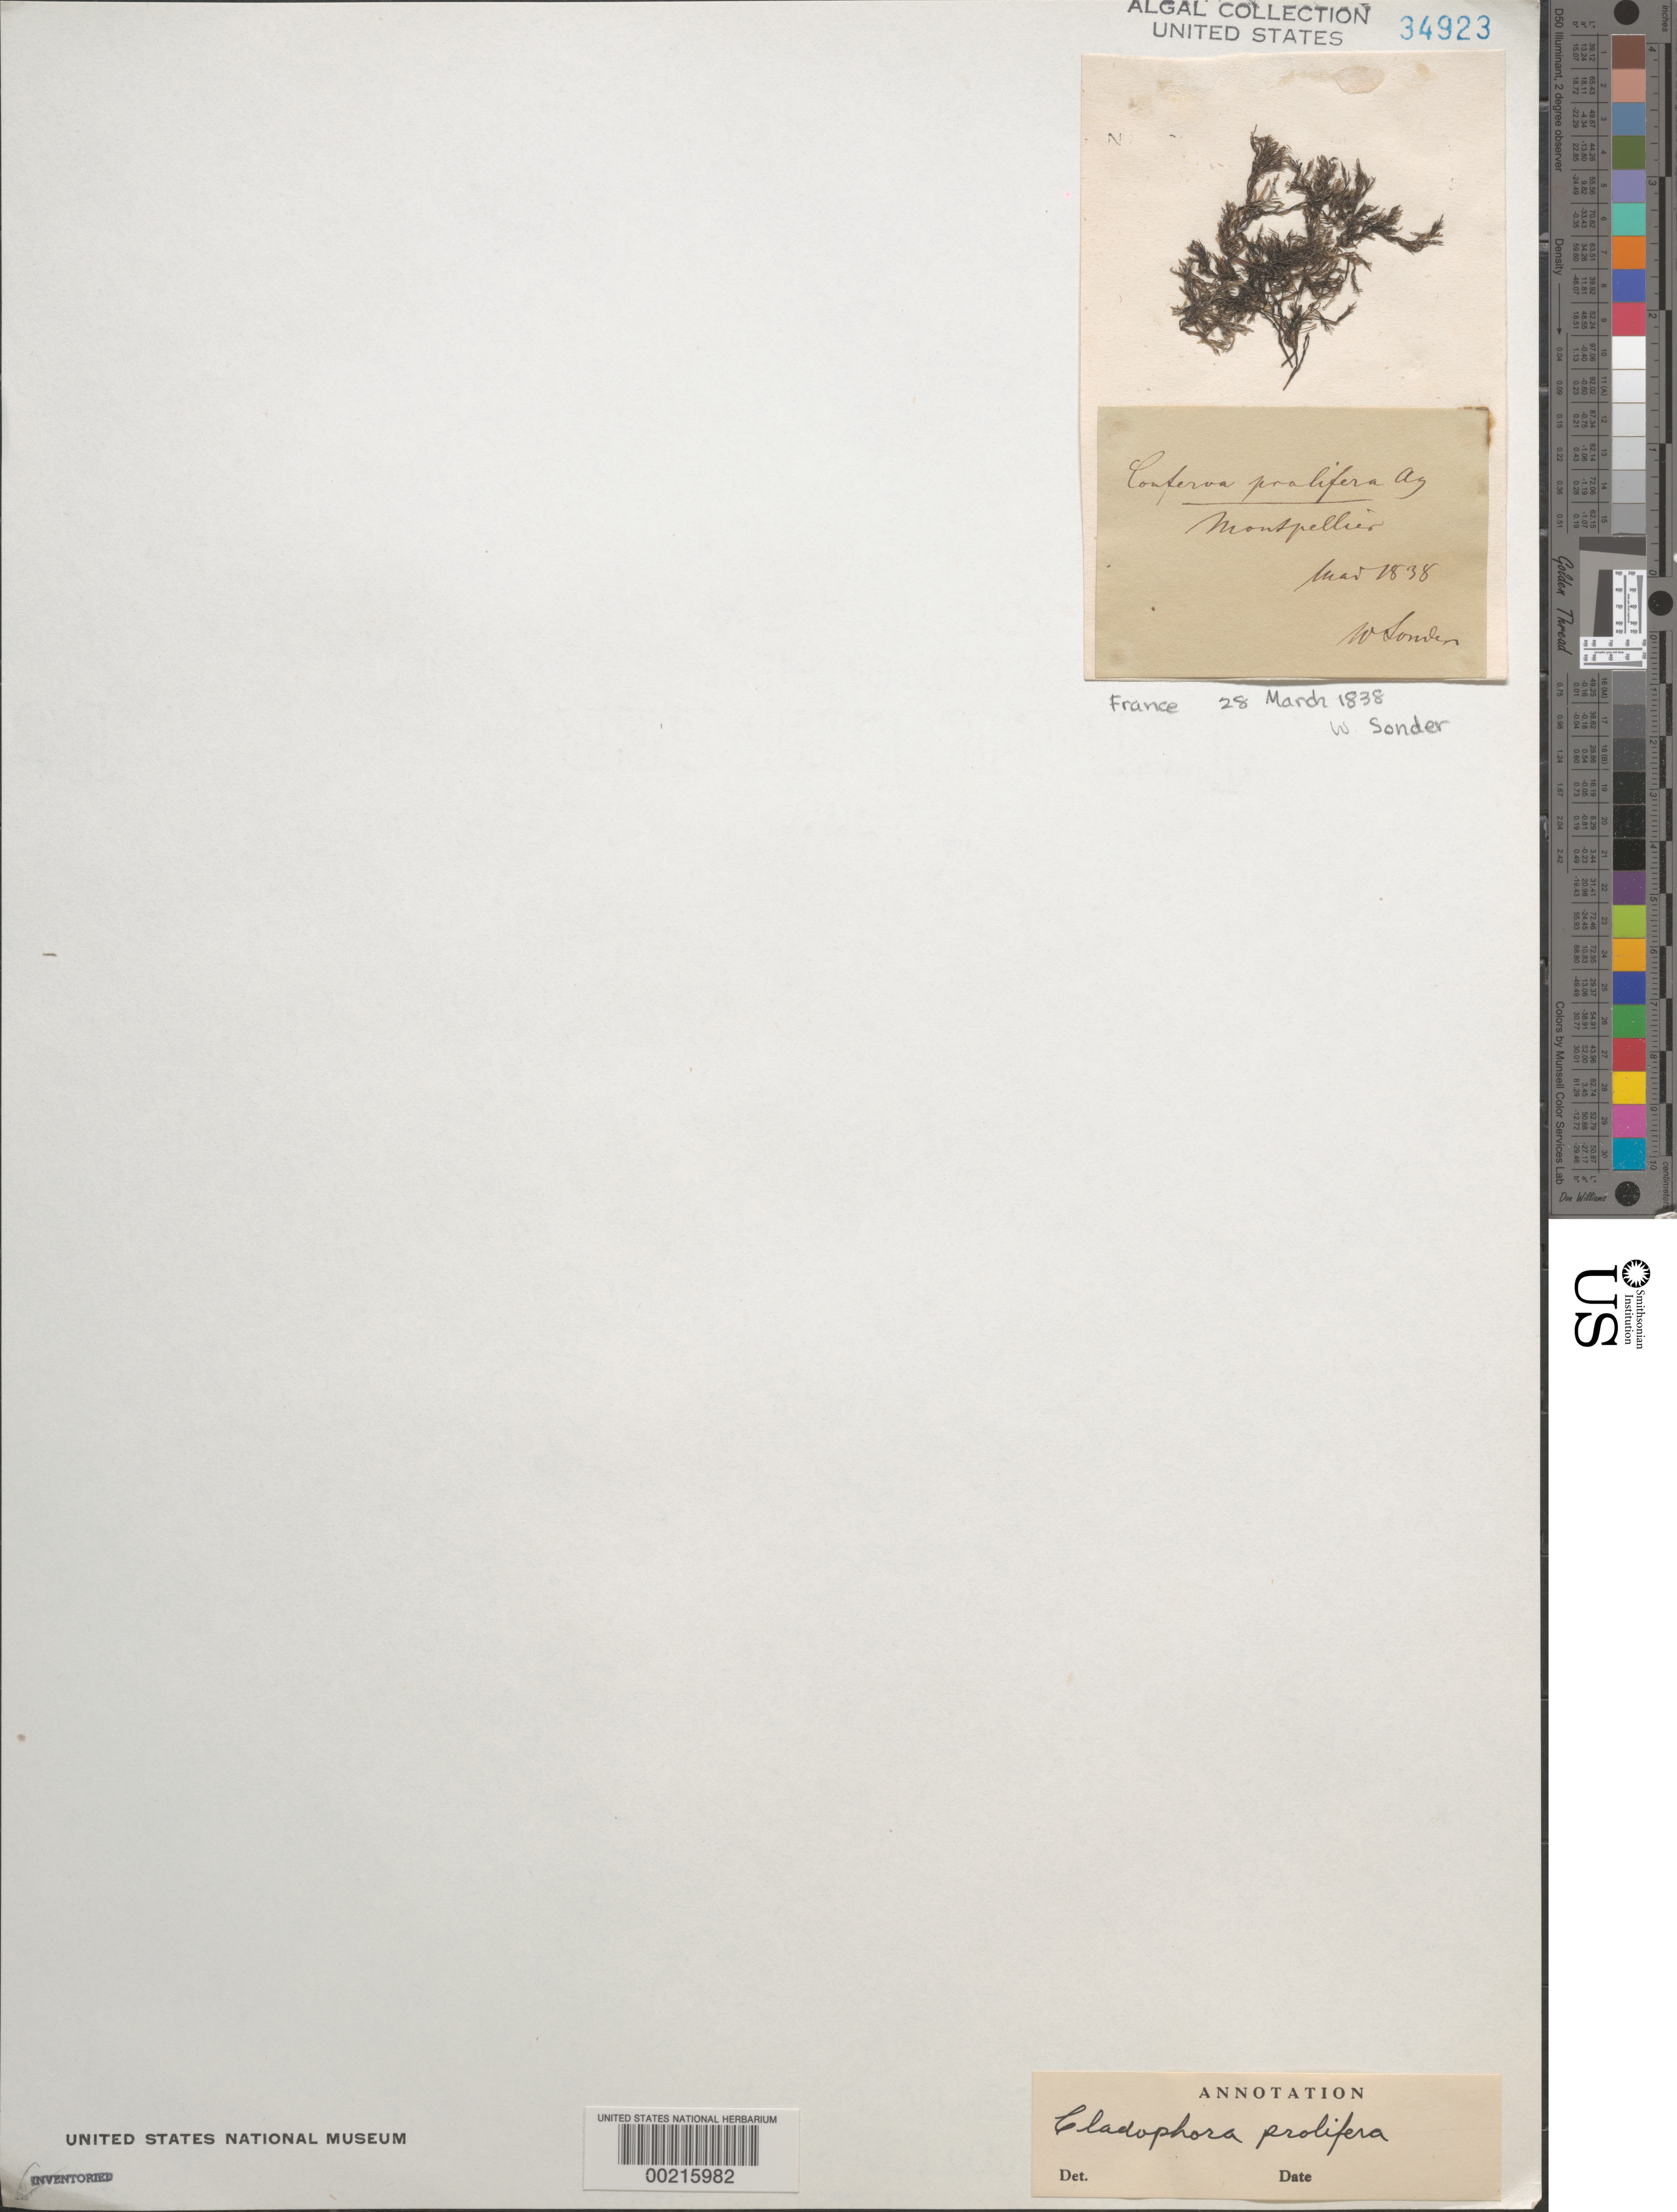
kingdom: Plantae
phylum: Chlorophyta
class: Ulvophyceae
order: Cladophorales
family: Cladophoraceae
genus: Cladophora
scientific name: Cladophora prolifera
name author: (Roth) Kütz.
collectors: O. W. Sonder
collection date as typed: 28 Mar 1838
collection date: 1838-03-28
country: France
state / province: Occitanie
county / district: Herault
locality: Montpellier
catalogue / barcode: US 34923